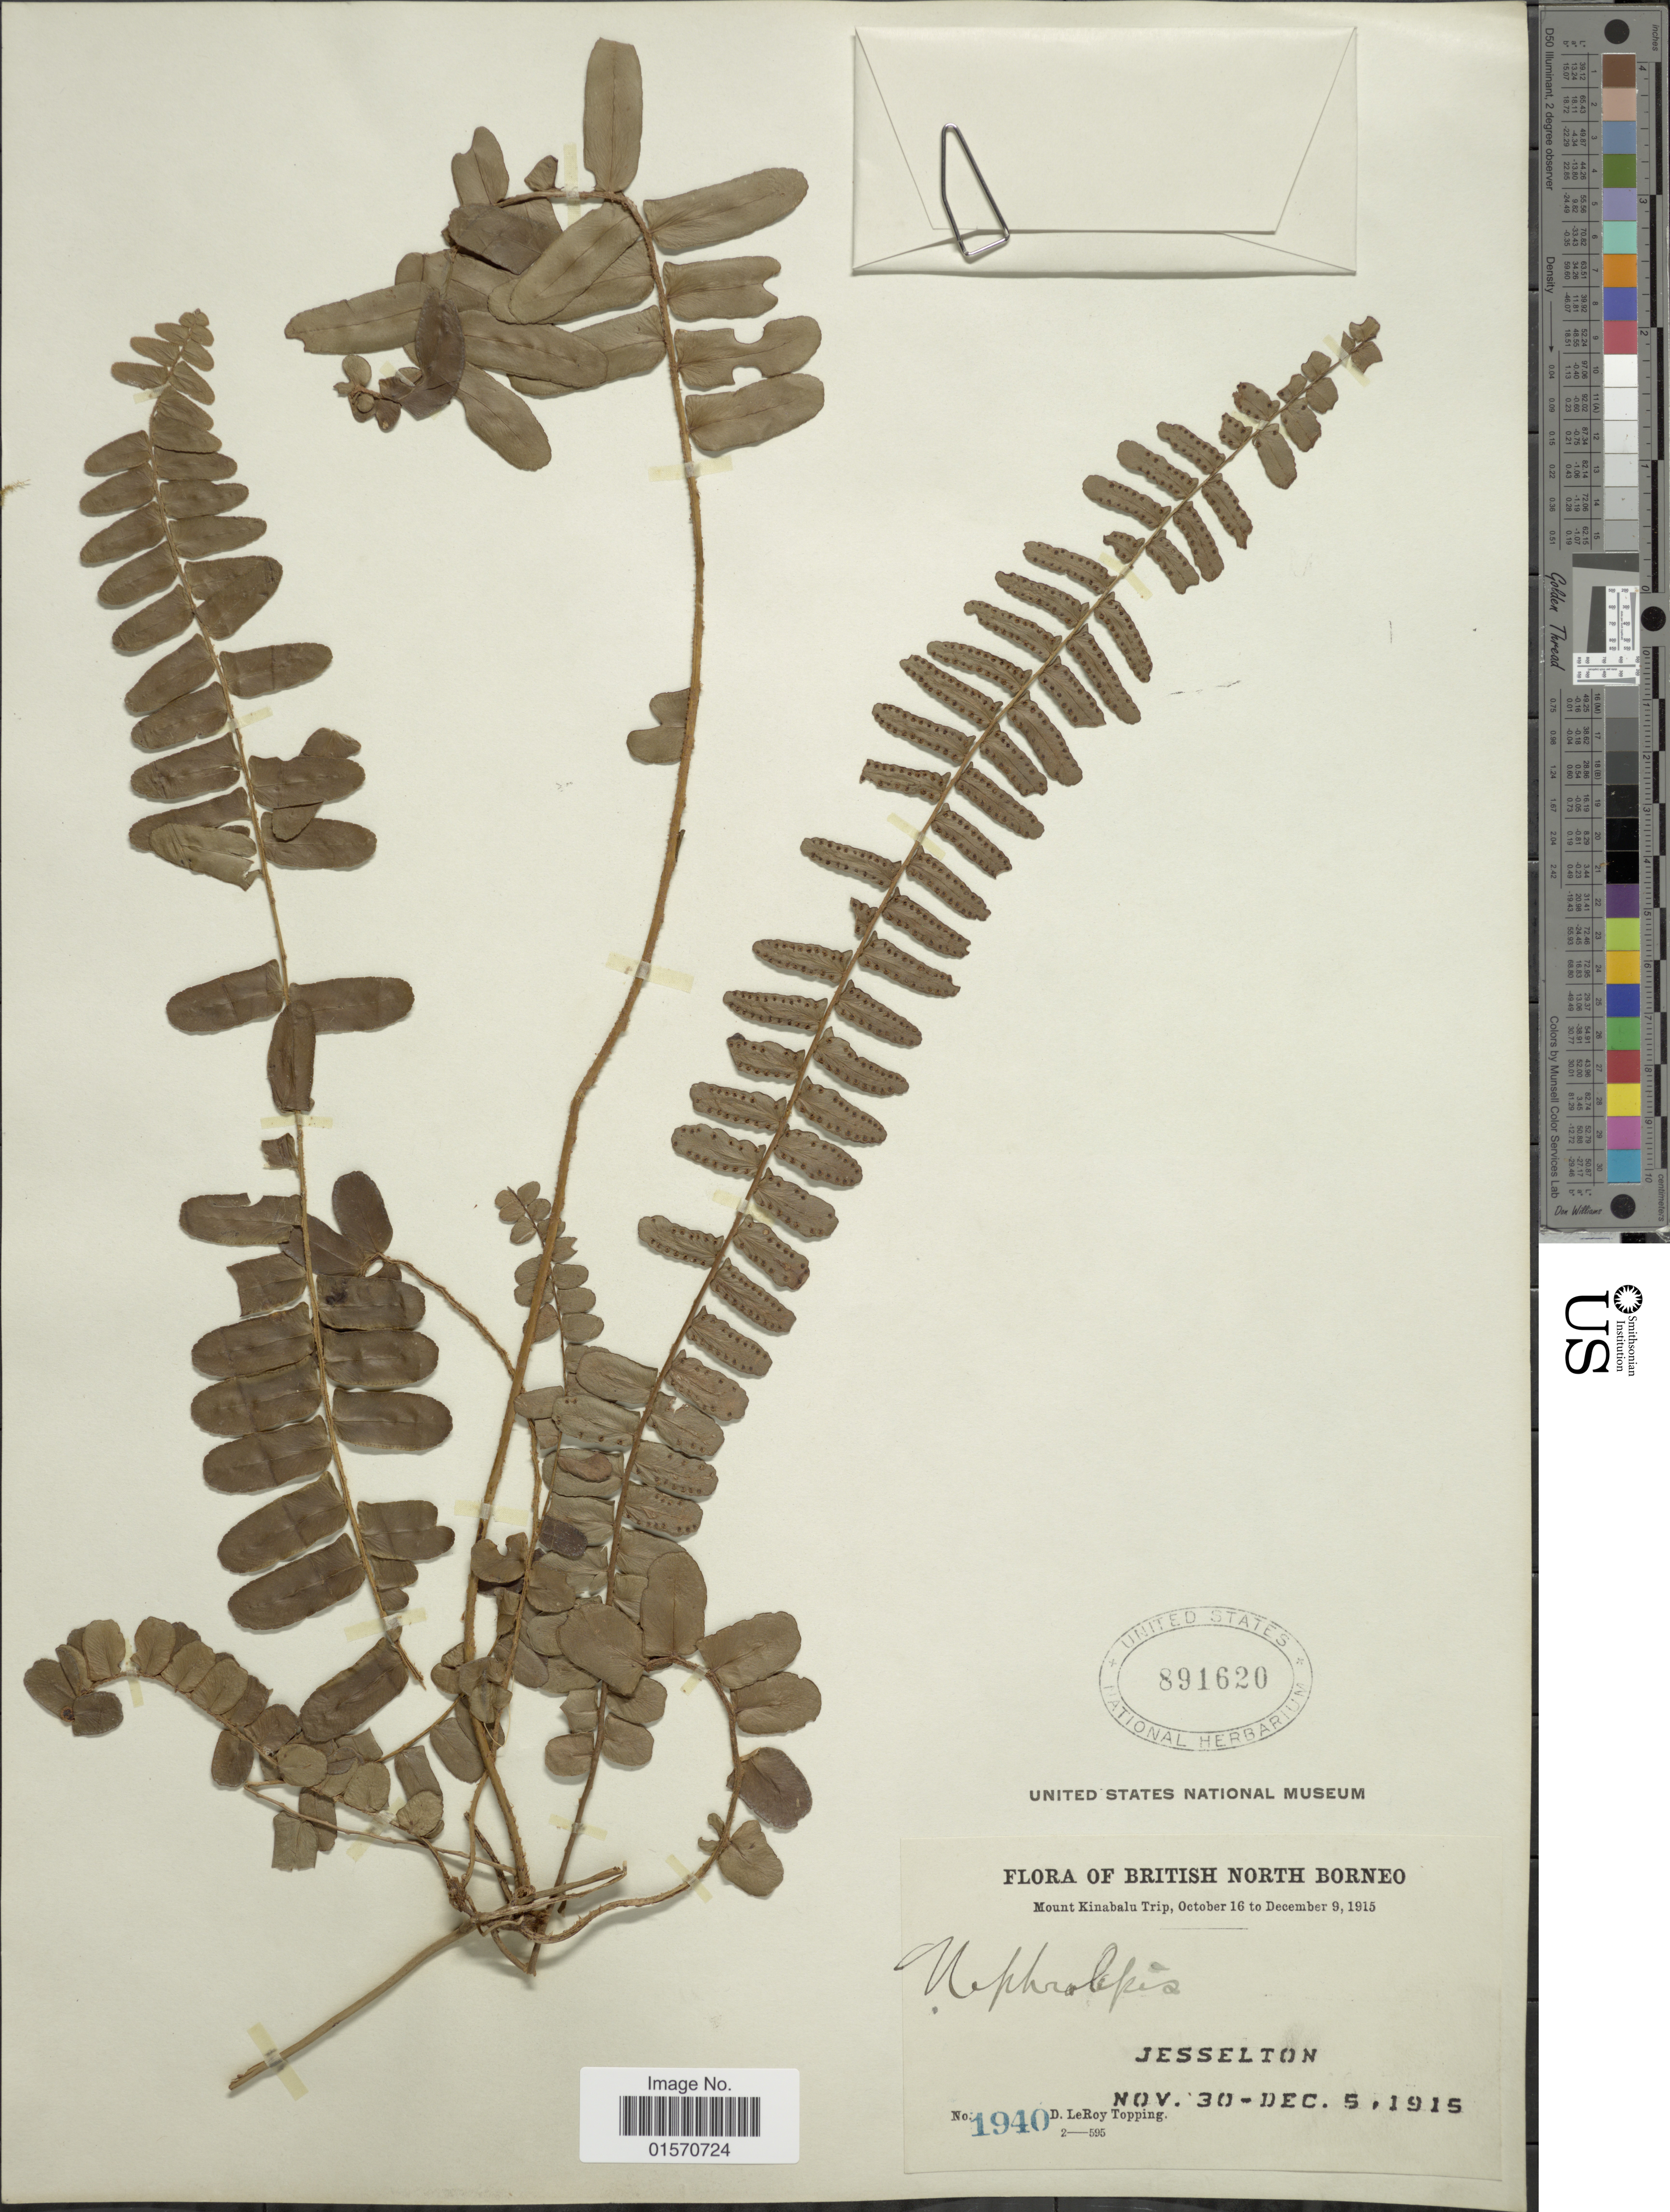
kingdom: Plantae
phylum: Tracheophyta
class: Polypodiopsida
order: Polypodiales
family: Nephrolepidaceae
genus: Nephrolepis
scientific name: Nephrolepis radicans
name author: (Burm.) Kuhn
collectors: D. L. Topping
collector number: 1940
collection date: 1915-11-30/1915-12-05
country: Malaysia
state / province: Sabah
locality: British North Borneo. Mount Kinabalu. Jesselton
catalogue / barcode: US 891620